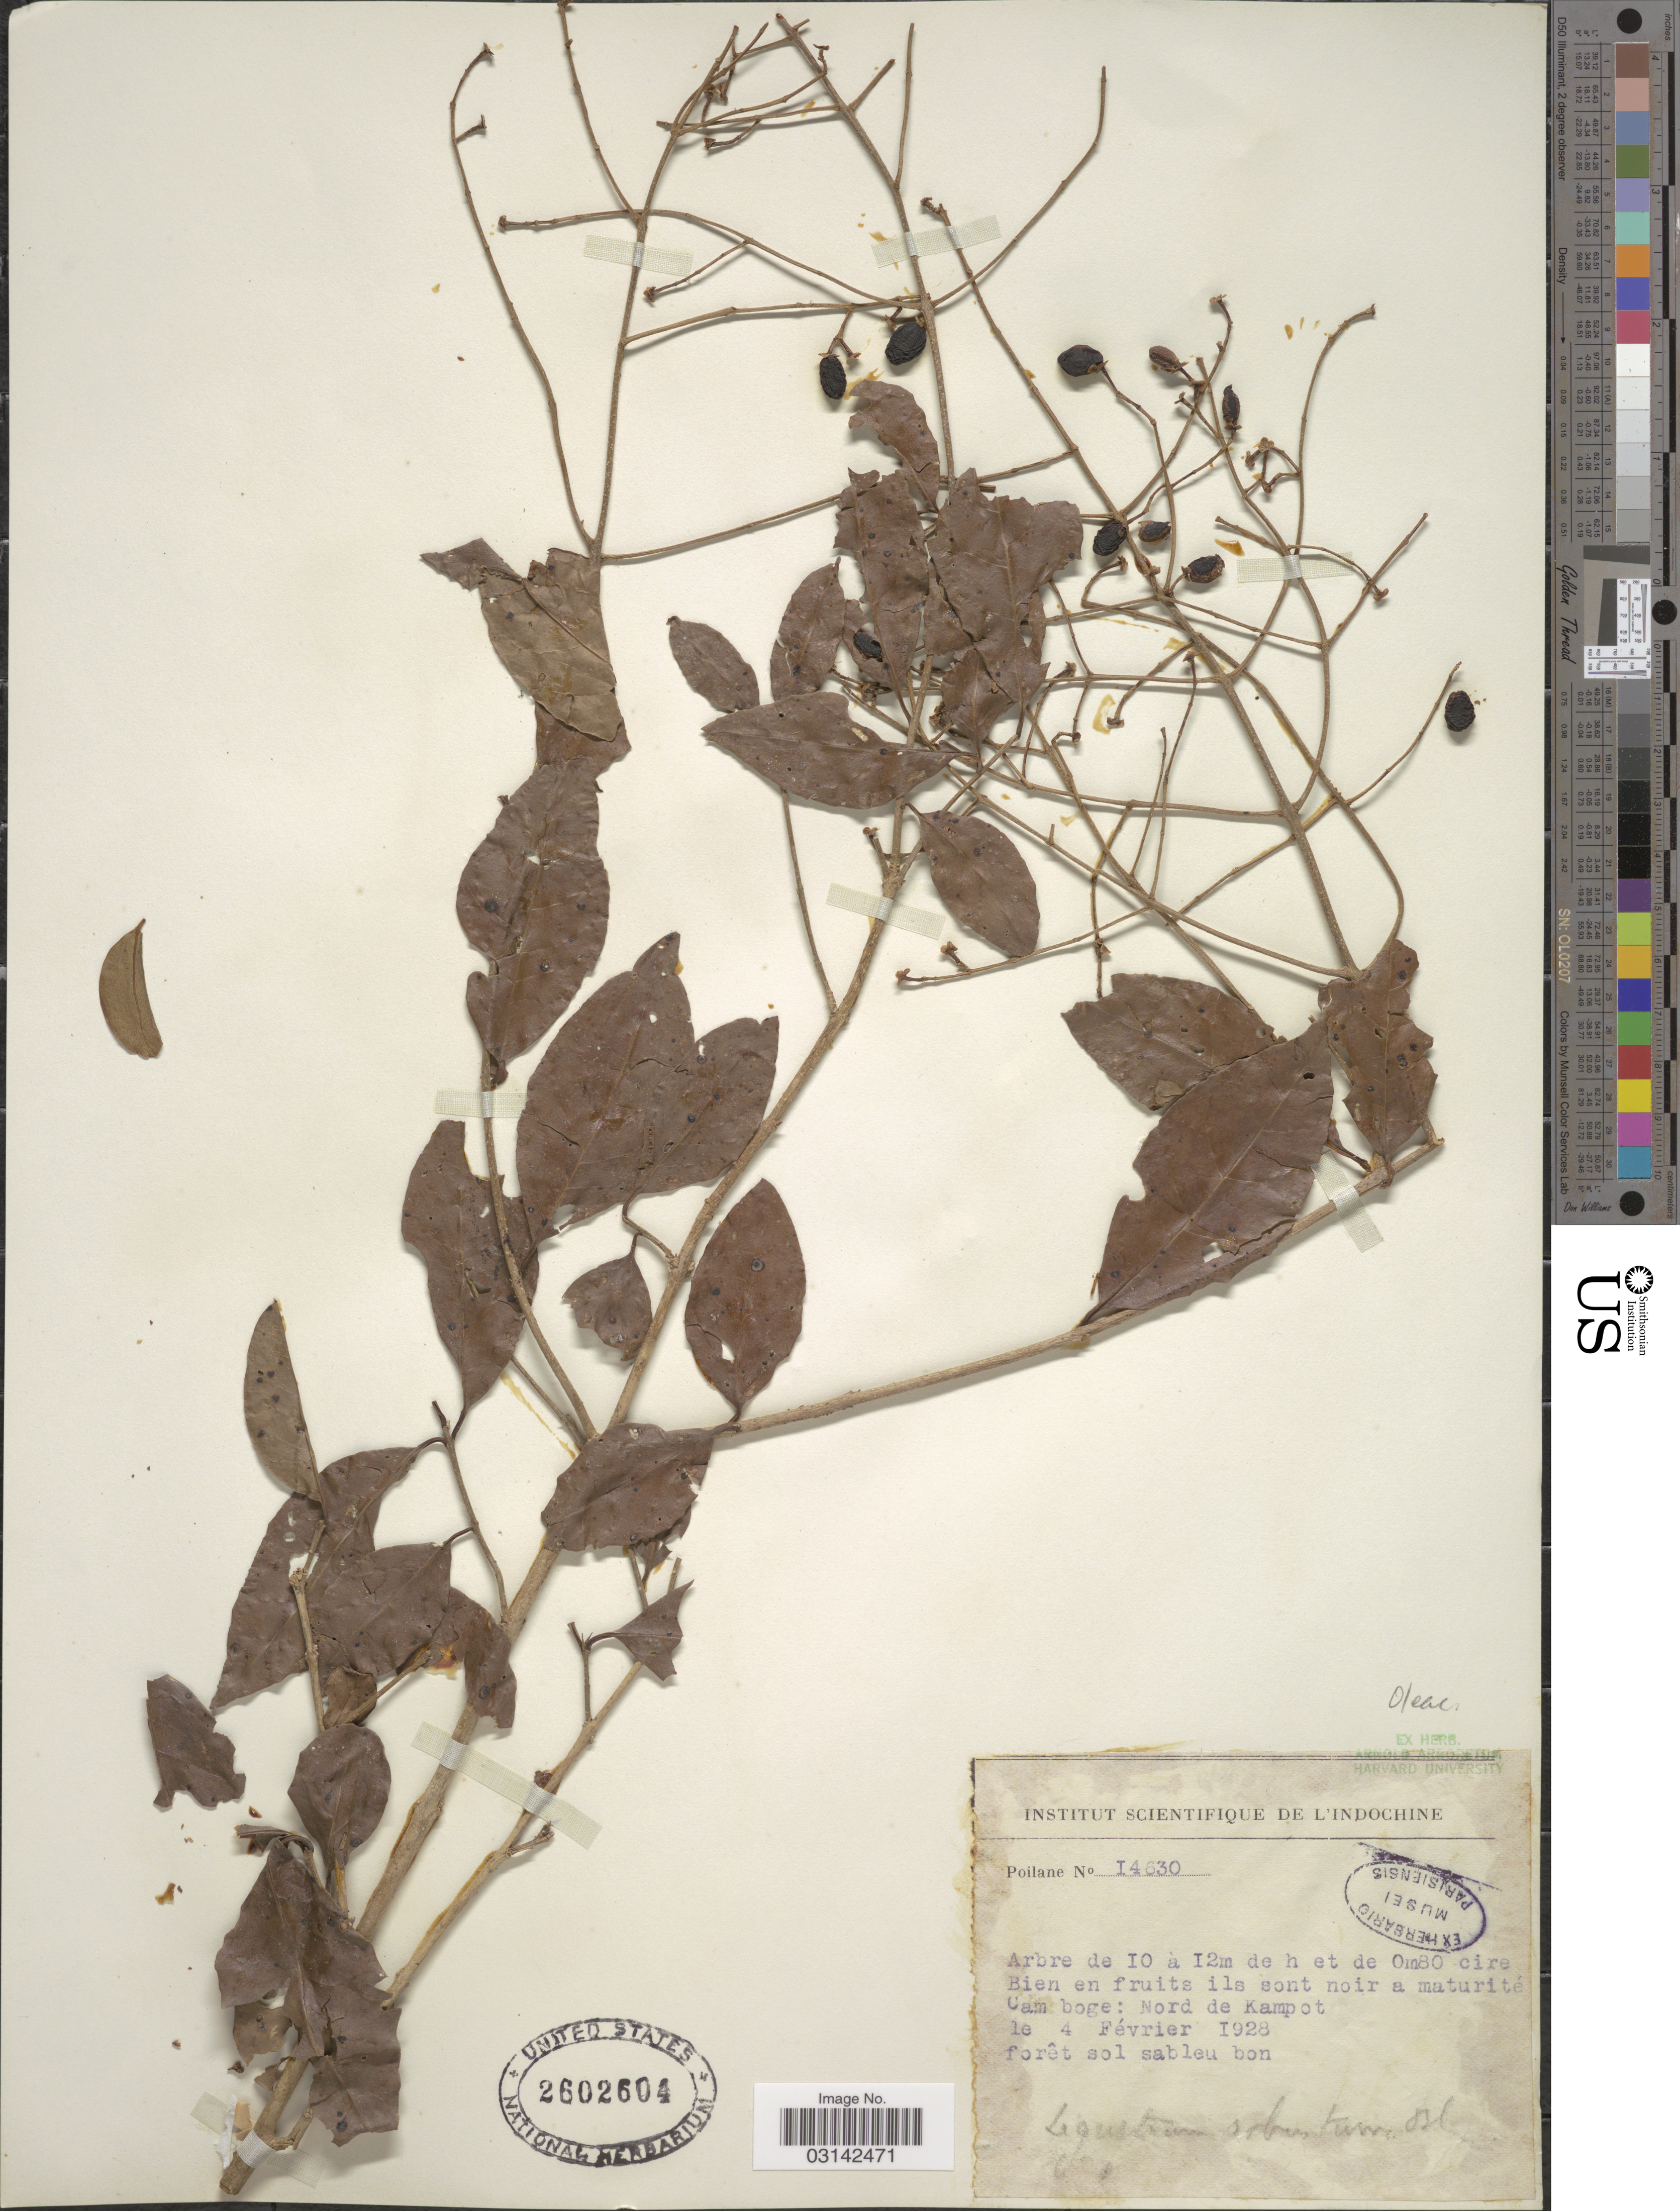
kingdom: Plantae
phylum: Tracheophyta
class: Magnoliopsida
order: Lamiales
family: Oleaceae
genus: Ligustrum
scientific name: Ligustrum robustum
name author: (Roxb.) Blume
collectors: -. Poilane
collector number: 14630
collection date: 1928-02-04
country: Cambodia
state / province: Kâmpât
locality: Cam boge: Nord de Kampot.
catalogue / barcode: US 2602604